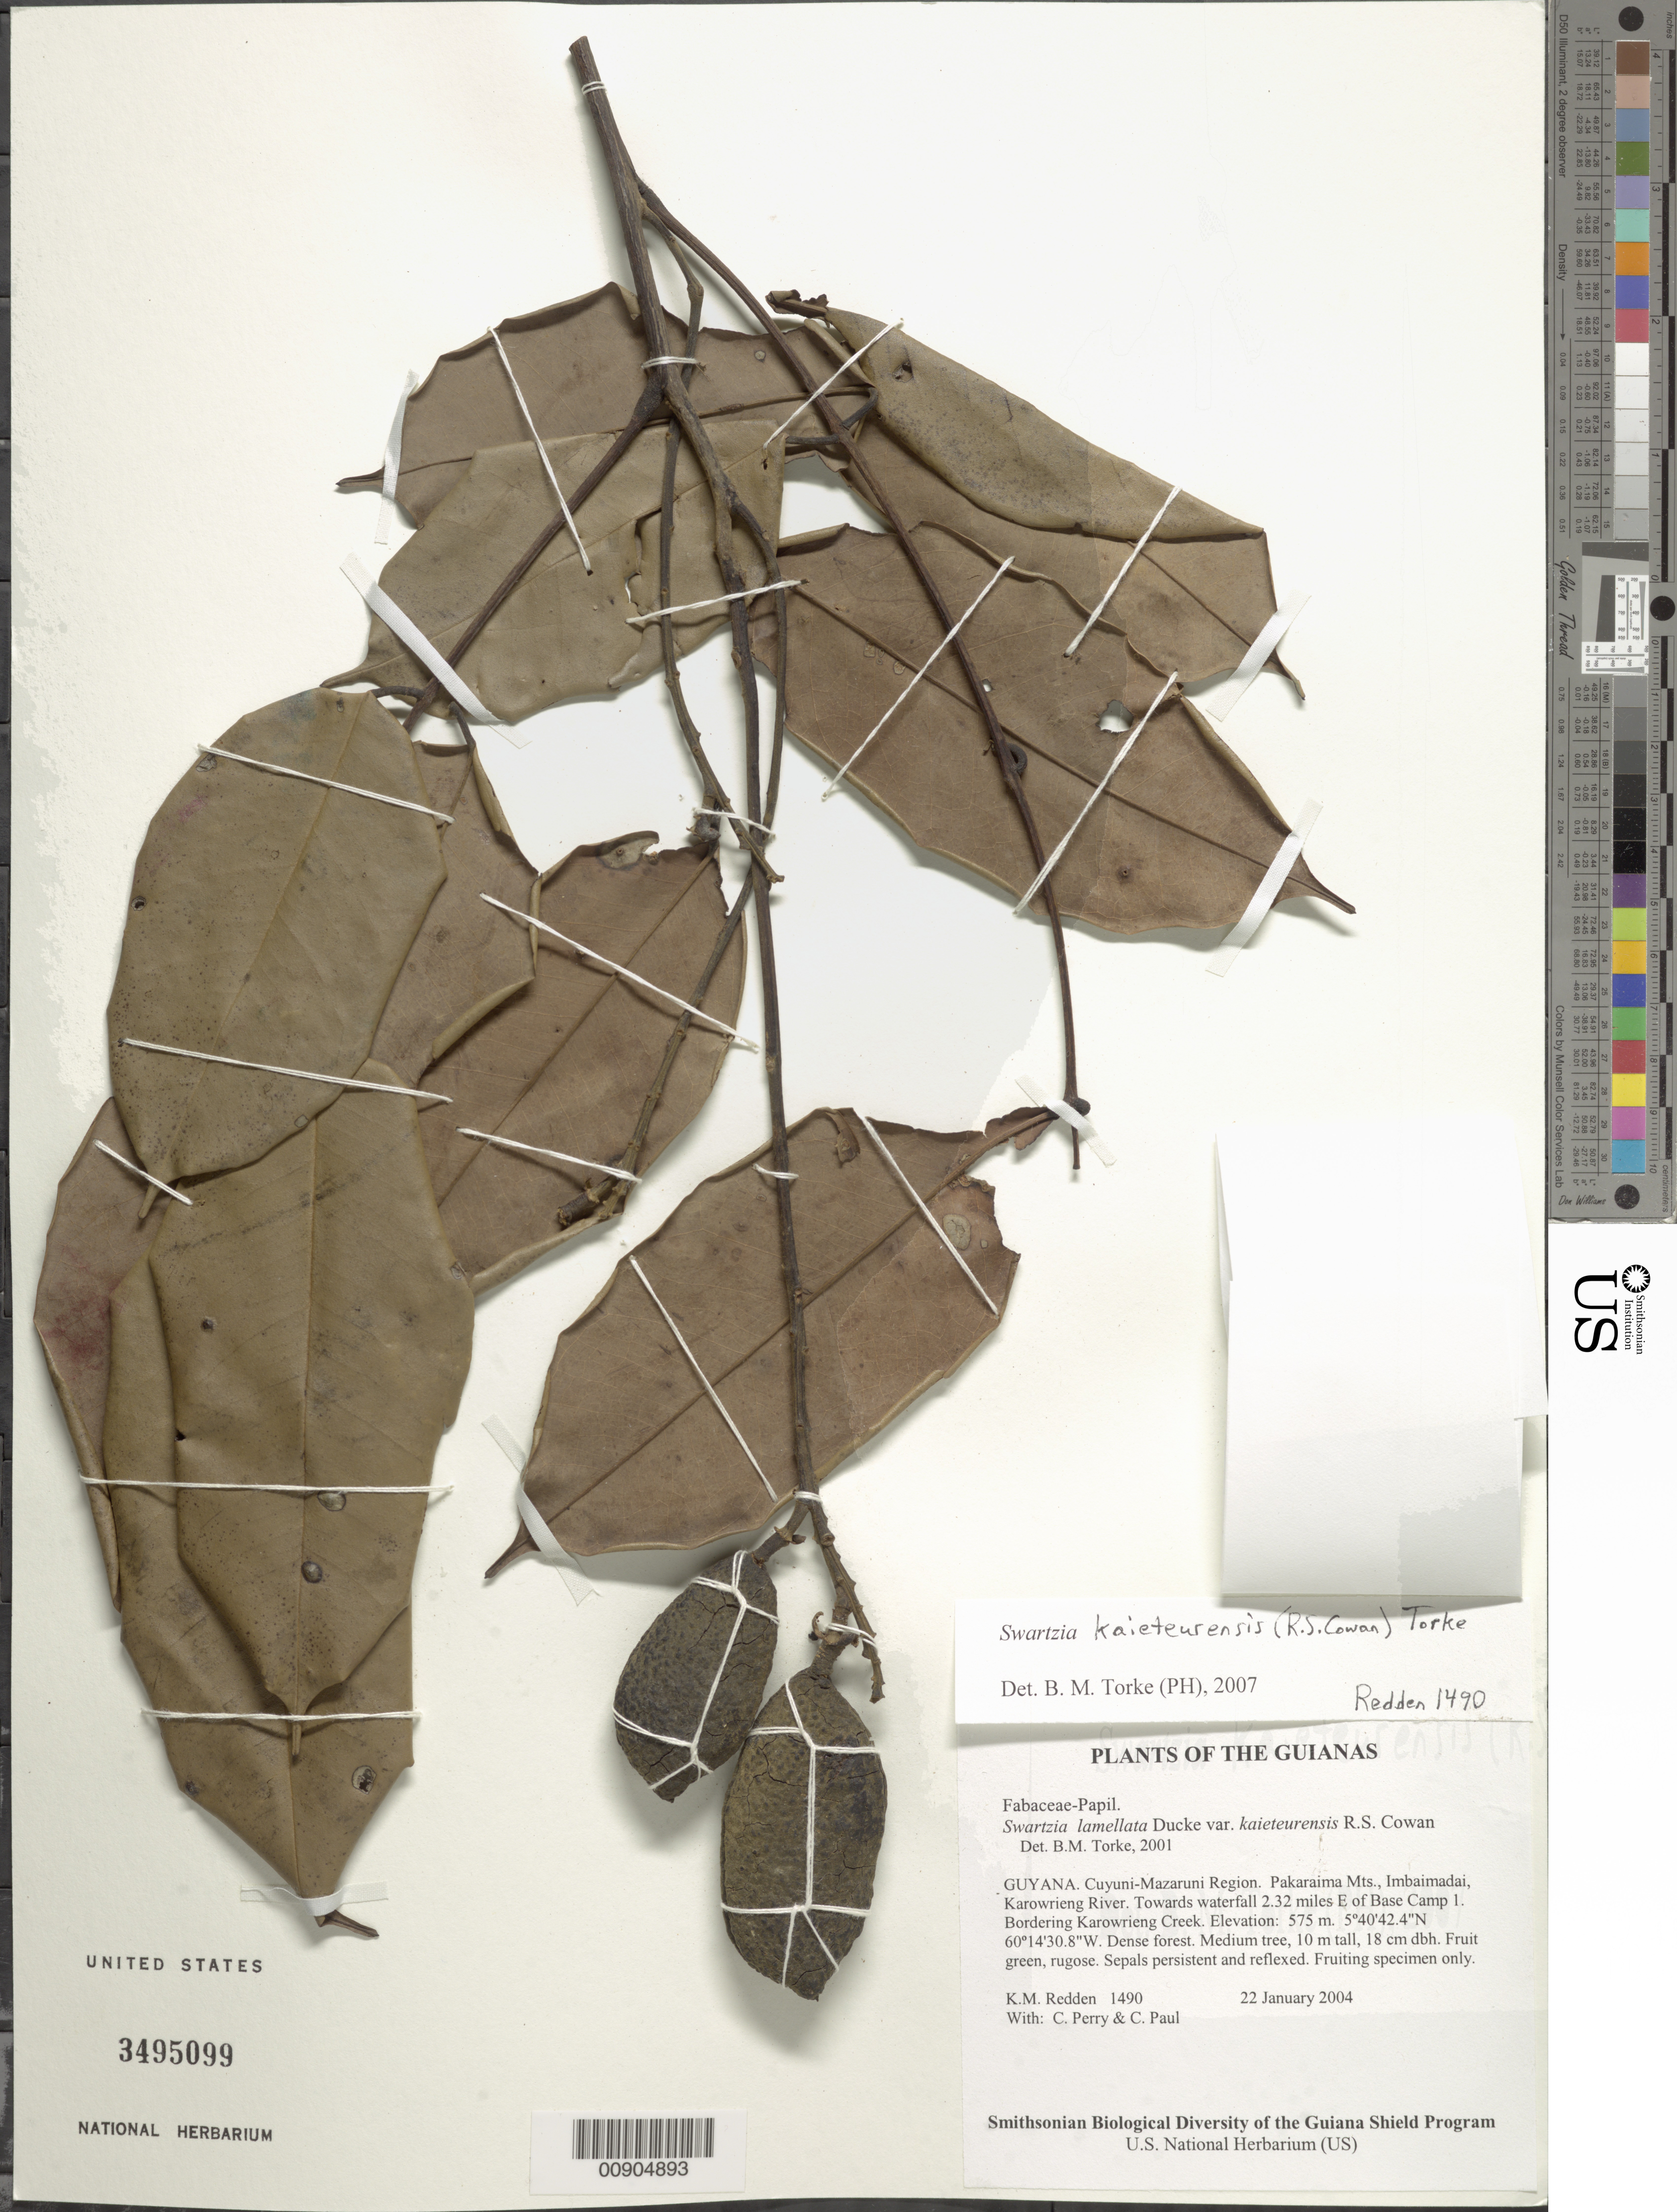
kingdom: Plantae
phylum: Tracheophyta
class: Magnoliopsida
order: Fabales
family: Fabaceae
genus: Swartzia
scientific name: Swartzia kaieteurensis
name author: (R.S. Cowan) Torke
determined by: Torke, B. M., (MO)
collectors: K. M. Redden, C. Perry & C. Paul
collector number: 1490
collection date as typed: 22 January 2004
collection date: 2004-01-22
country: Guyana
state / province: Cuyuni-Mazaruni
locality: Pakaraima Mts., Imbaimadai, Karowrieng River. Towards waterfall 2.32 miles E of Base Camp 1. Bordering Karowrieng Creek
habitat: Dense forest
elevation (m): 575